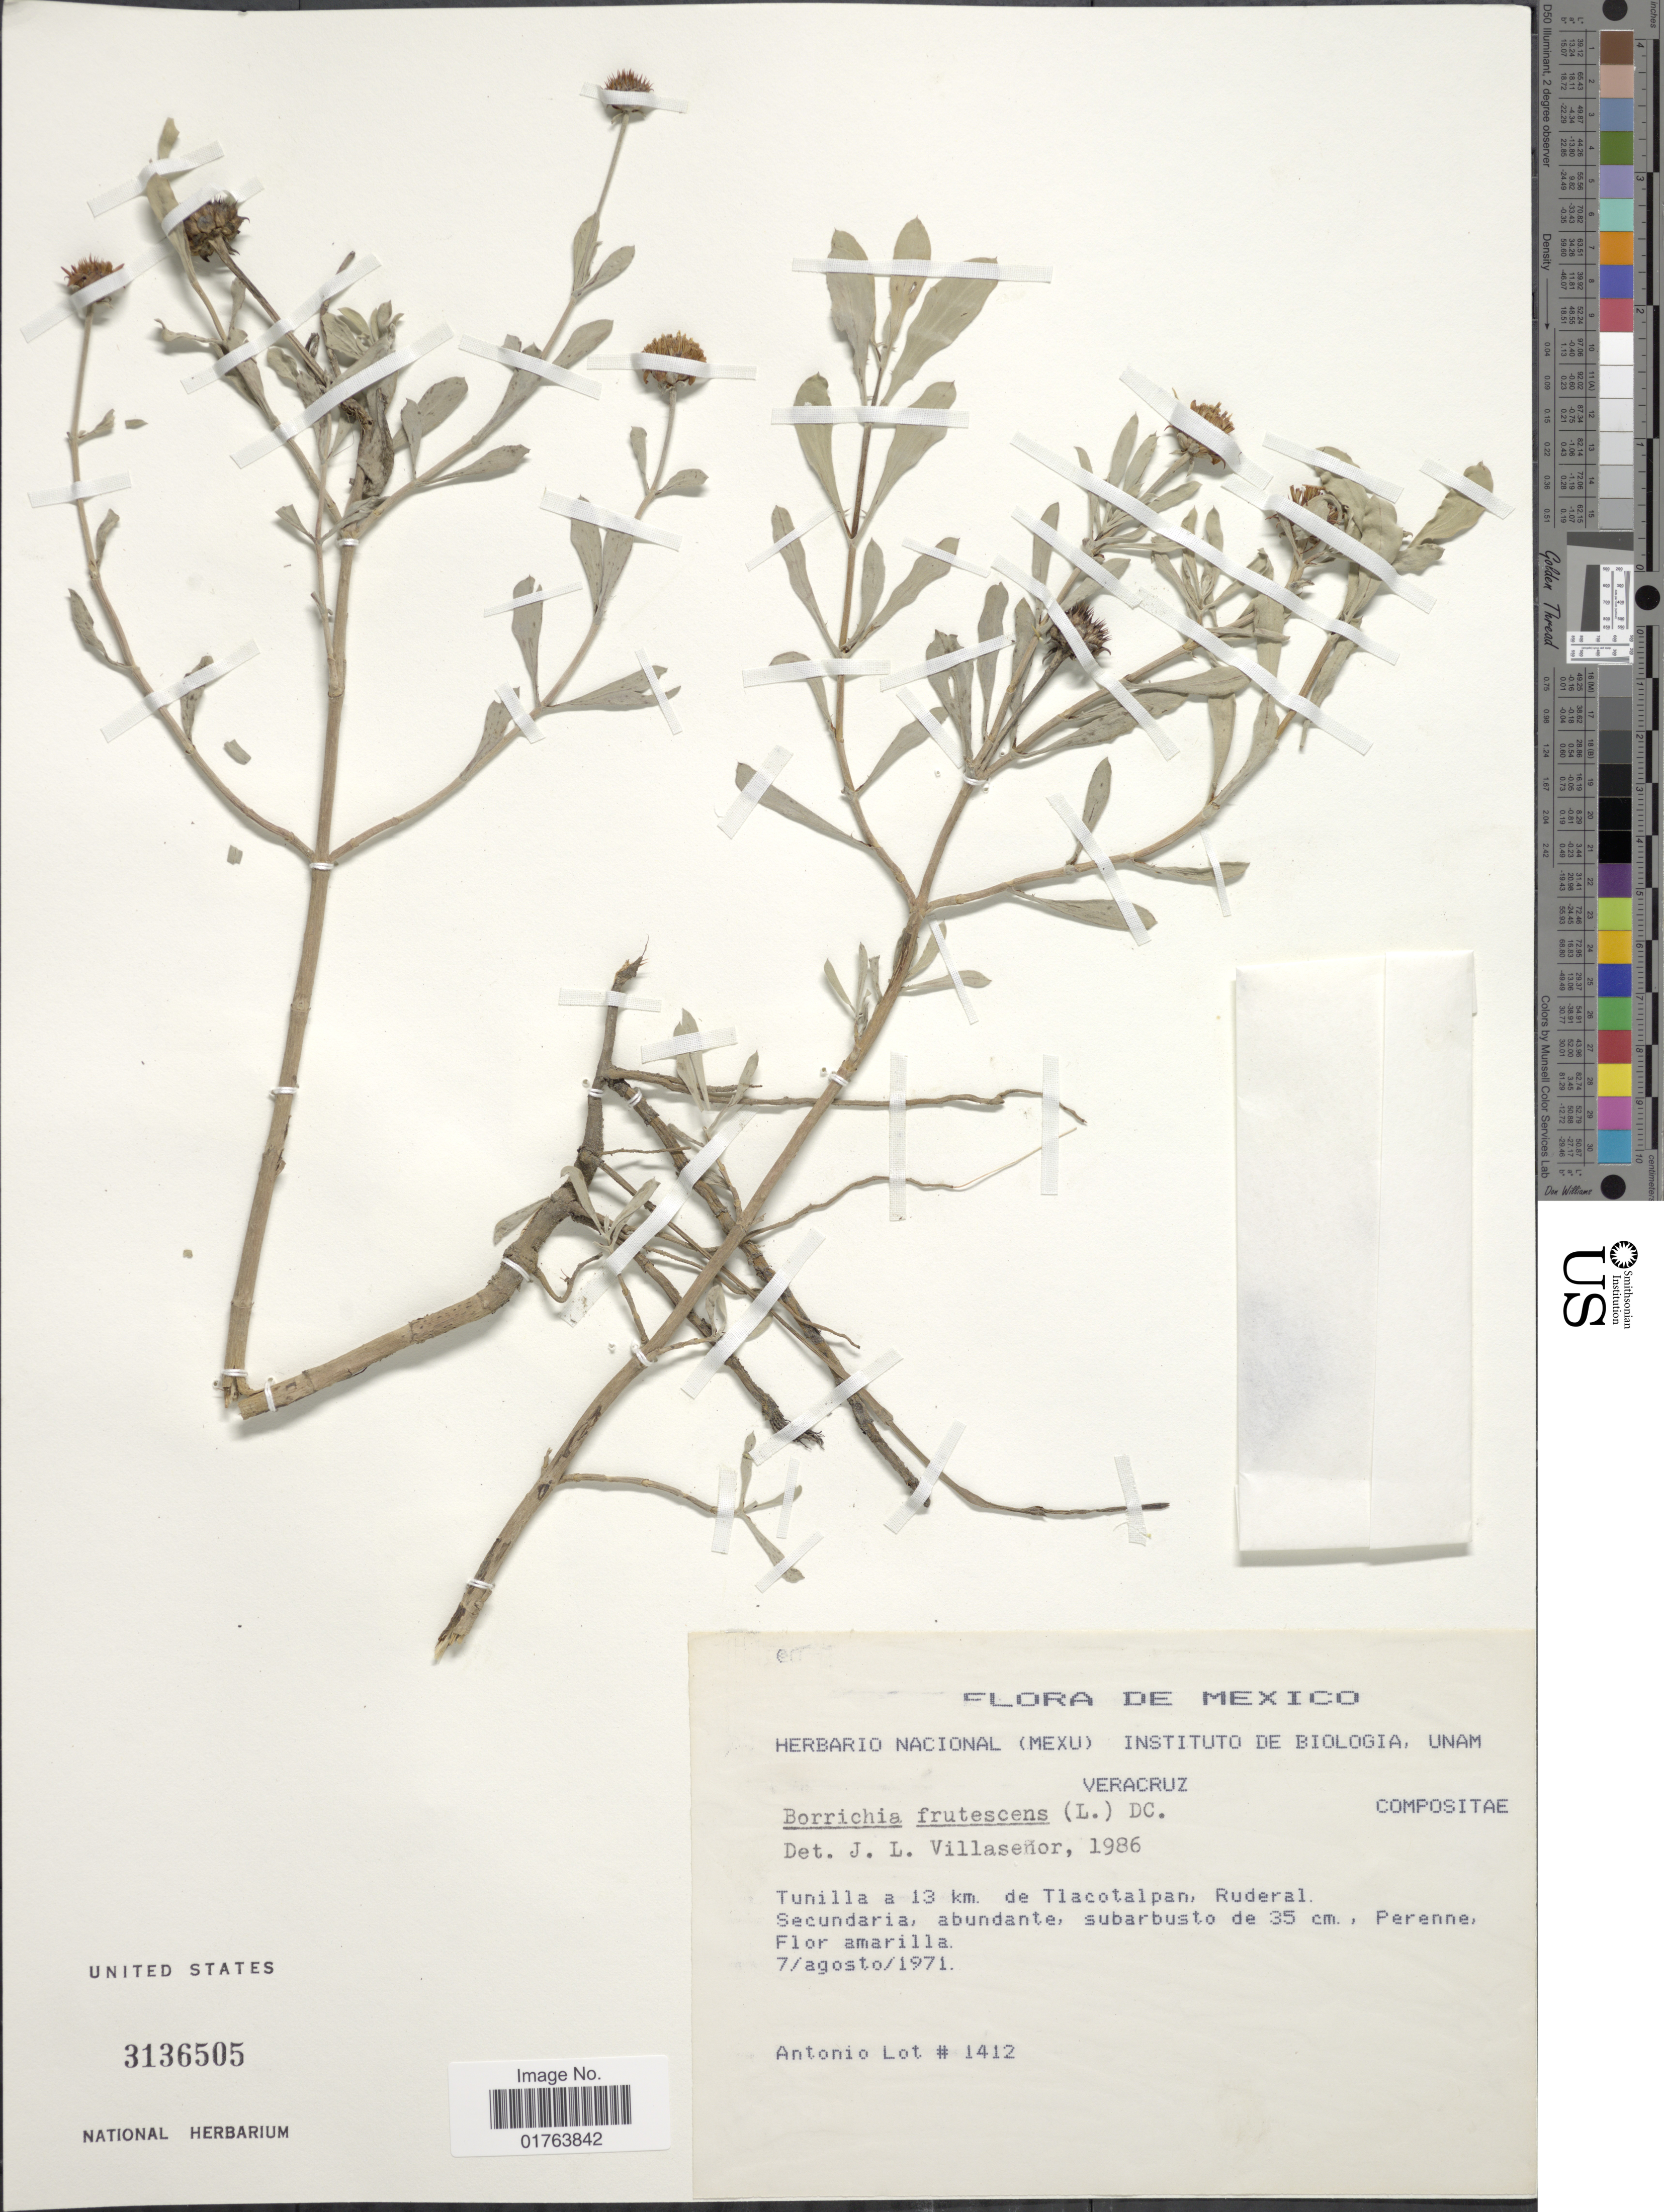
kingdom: Plantae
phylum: Tracheophyta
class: Magnoliopsida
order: Asterales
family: Asteraceae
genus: Borrichia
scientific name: Borrichia frutescens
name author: (L.) DC.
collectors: Lot, A.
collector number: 1412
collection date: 1971-08-07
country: Mexico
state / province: Veracruz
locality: Tunilla a 13 km de Tlacotalpan, Ruderal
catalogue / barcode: US 3136505